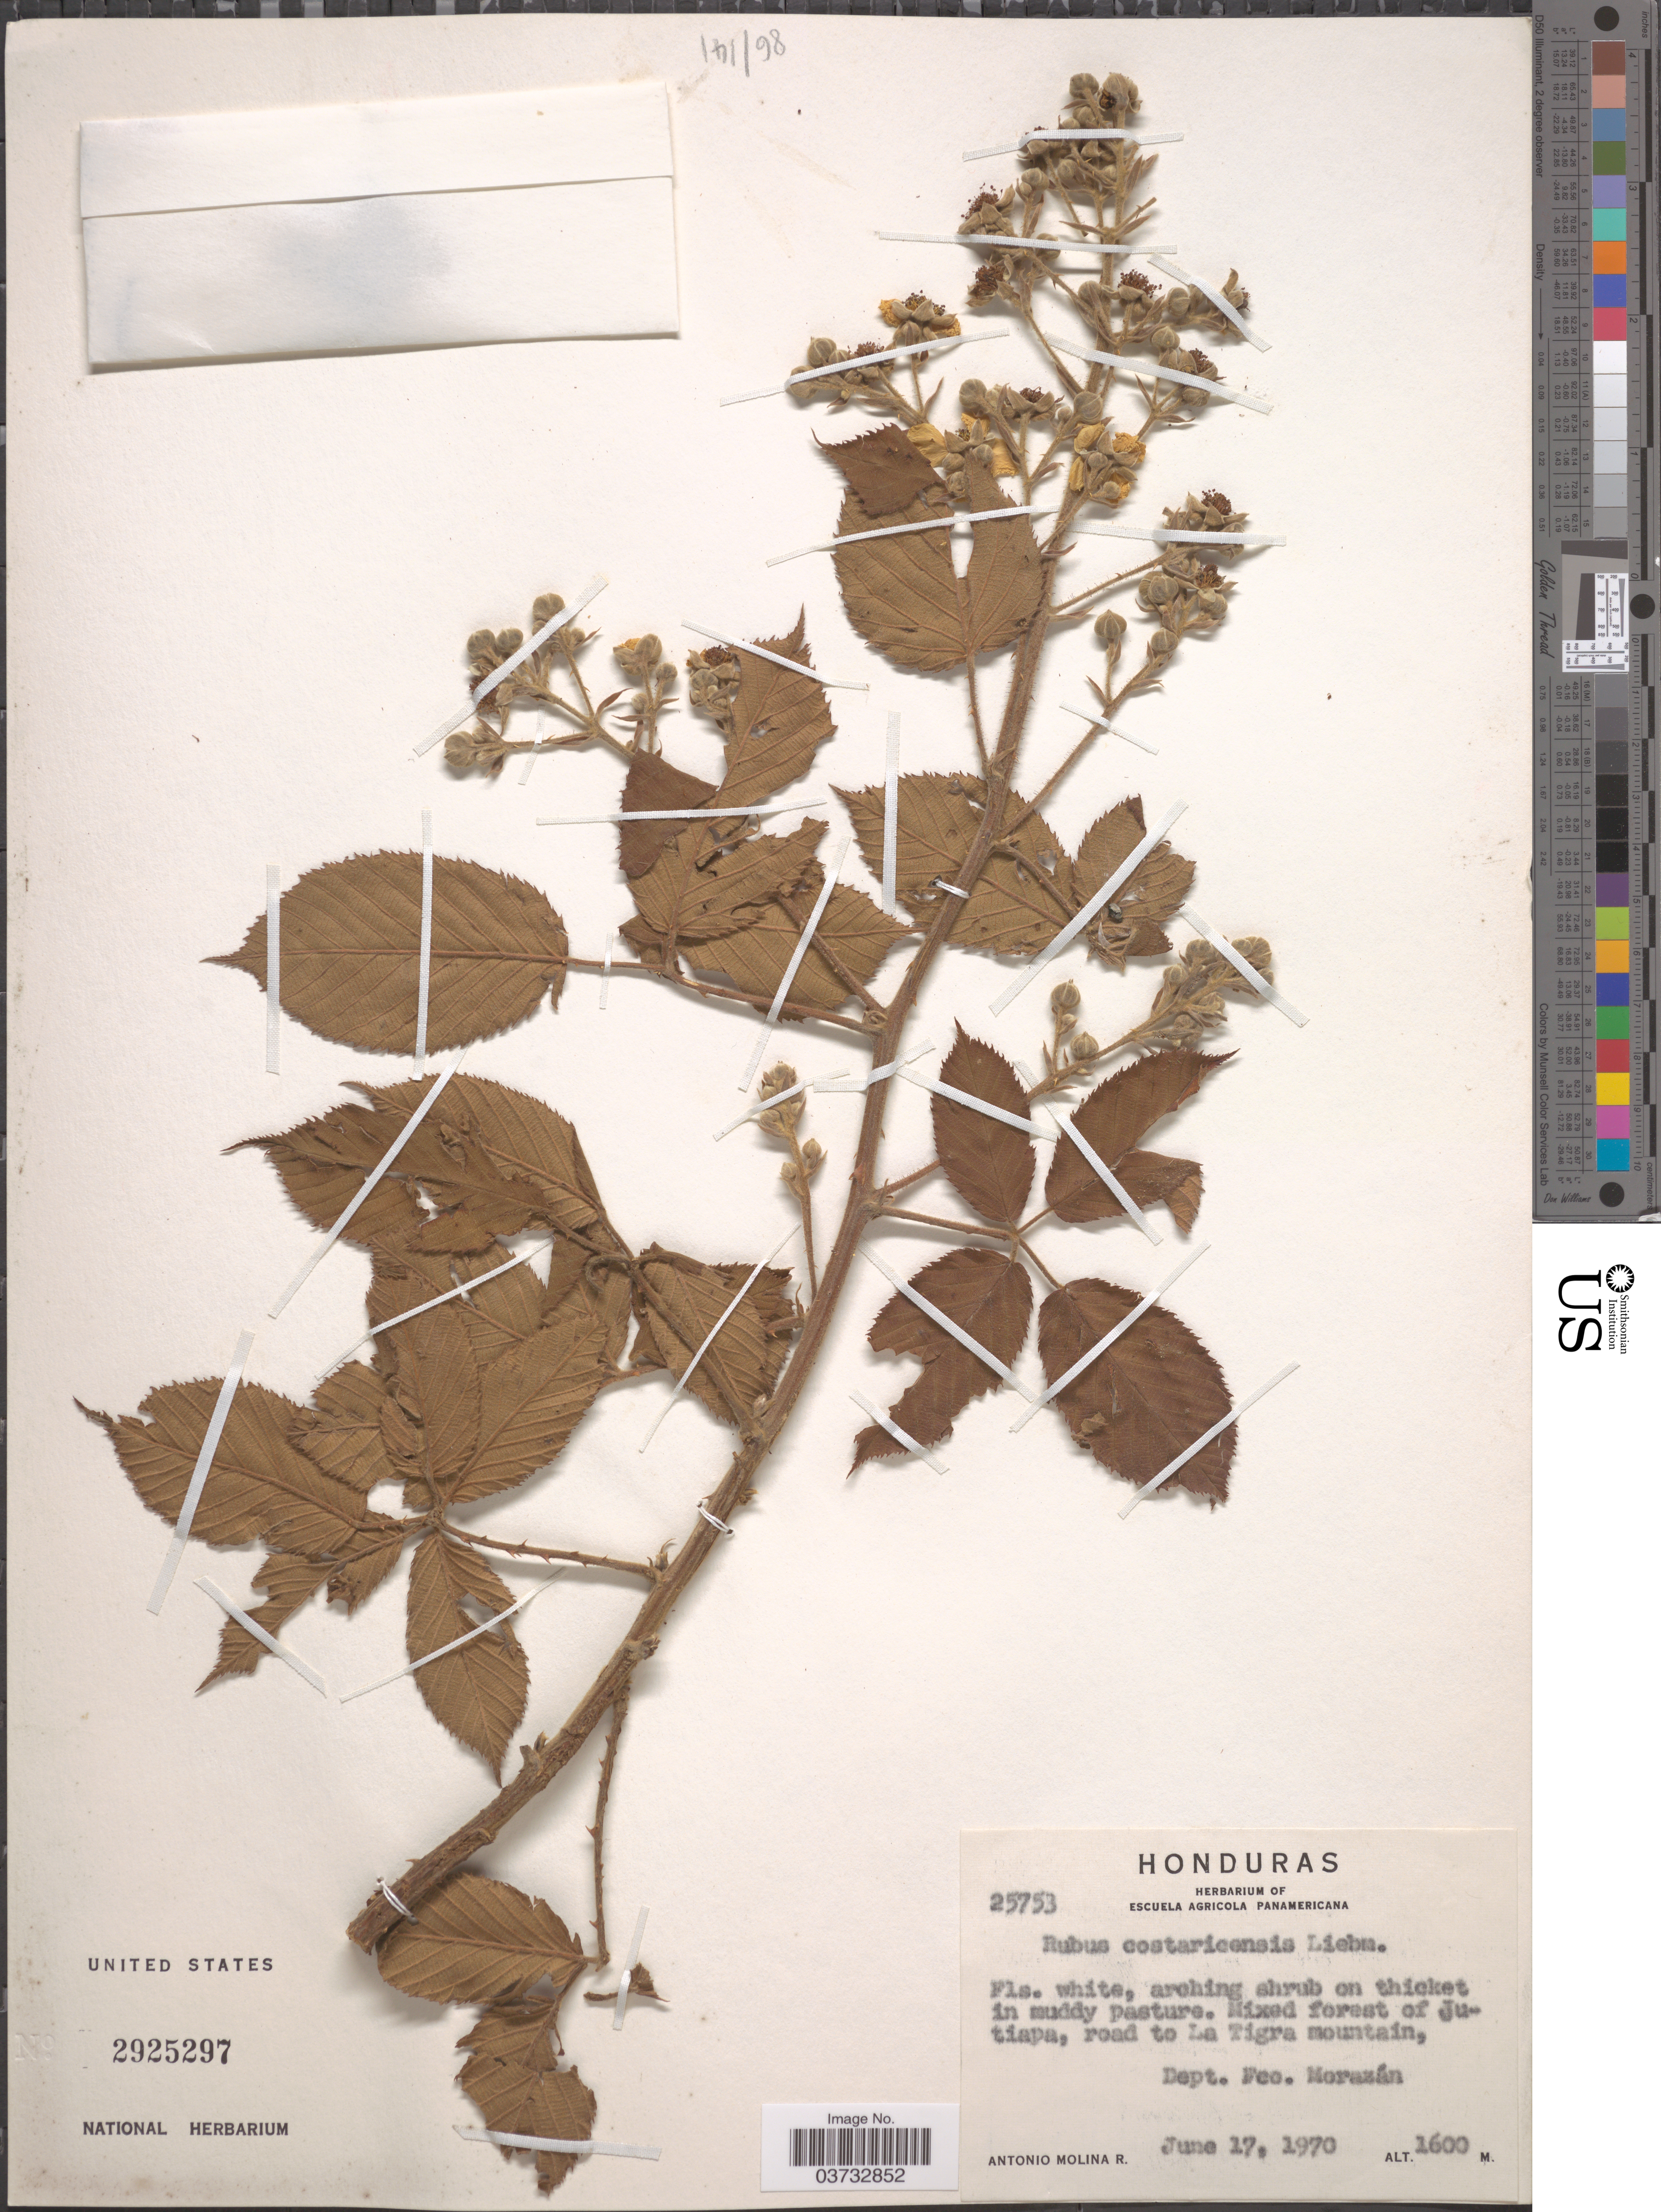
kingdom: Plantae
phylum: Tracheophyta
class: Magnoliopsida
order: Rosales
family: Rosaceae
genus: Rubus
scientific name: Rubus costaricanus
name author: Liebm.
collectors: A. Molina R.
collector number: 25753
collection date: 1970-06-17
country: Honduras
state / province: Fco. Morazán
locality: Mixed forest of Jutiapa, road to La Tigra mountain, Dept. Fco. Morazán.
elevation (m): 1600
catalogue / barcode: US 2925297